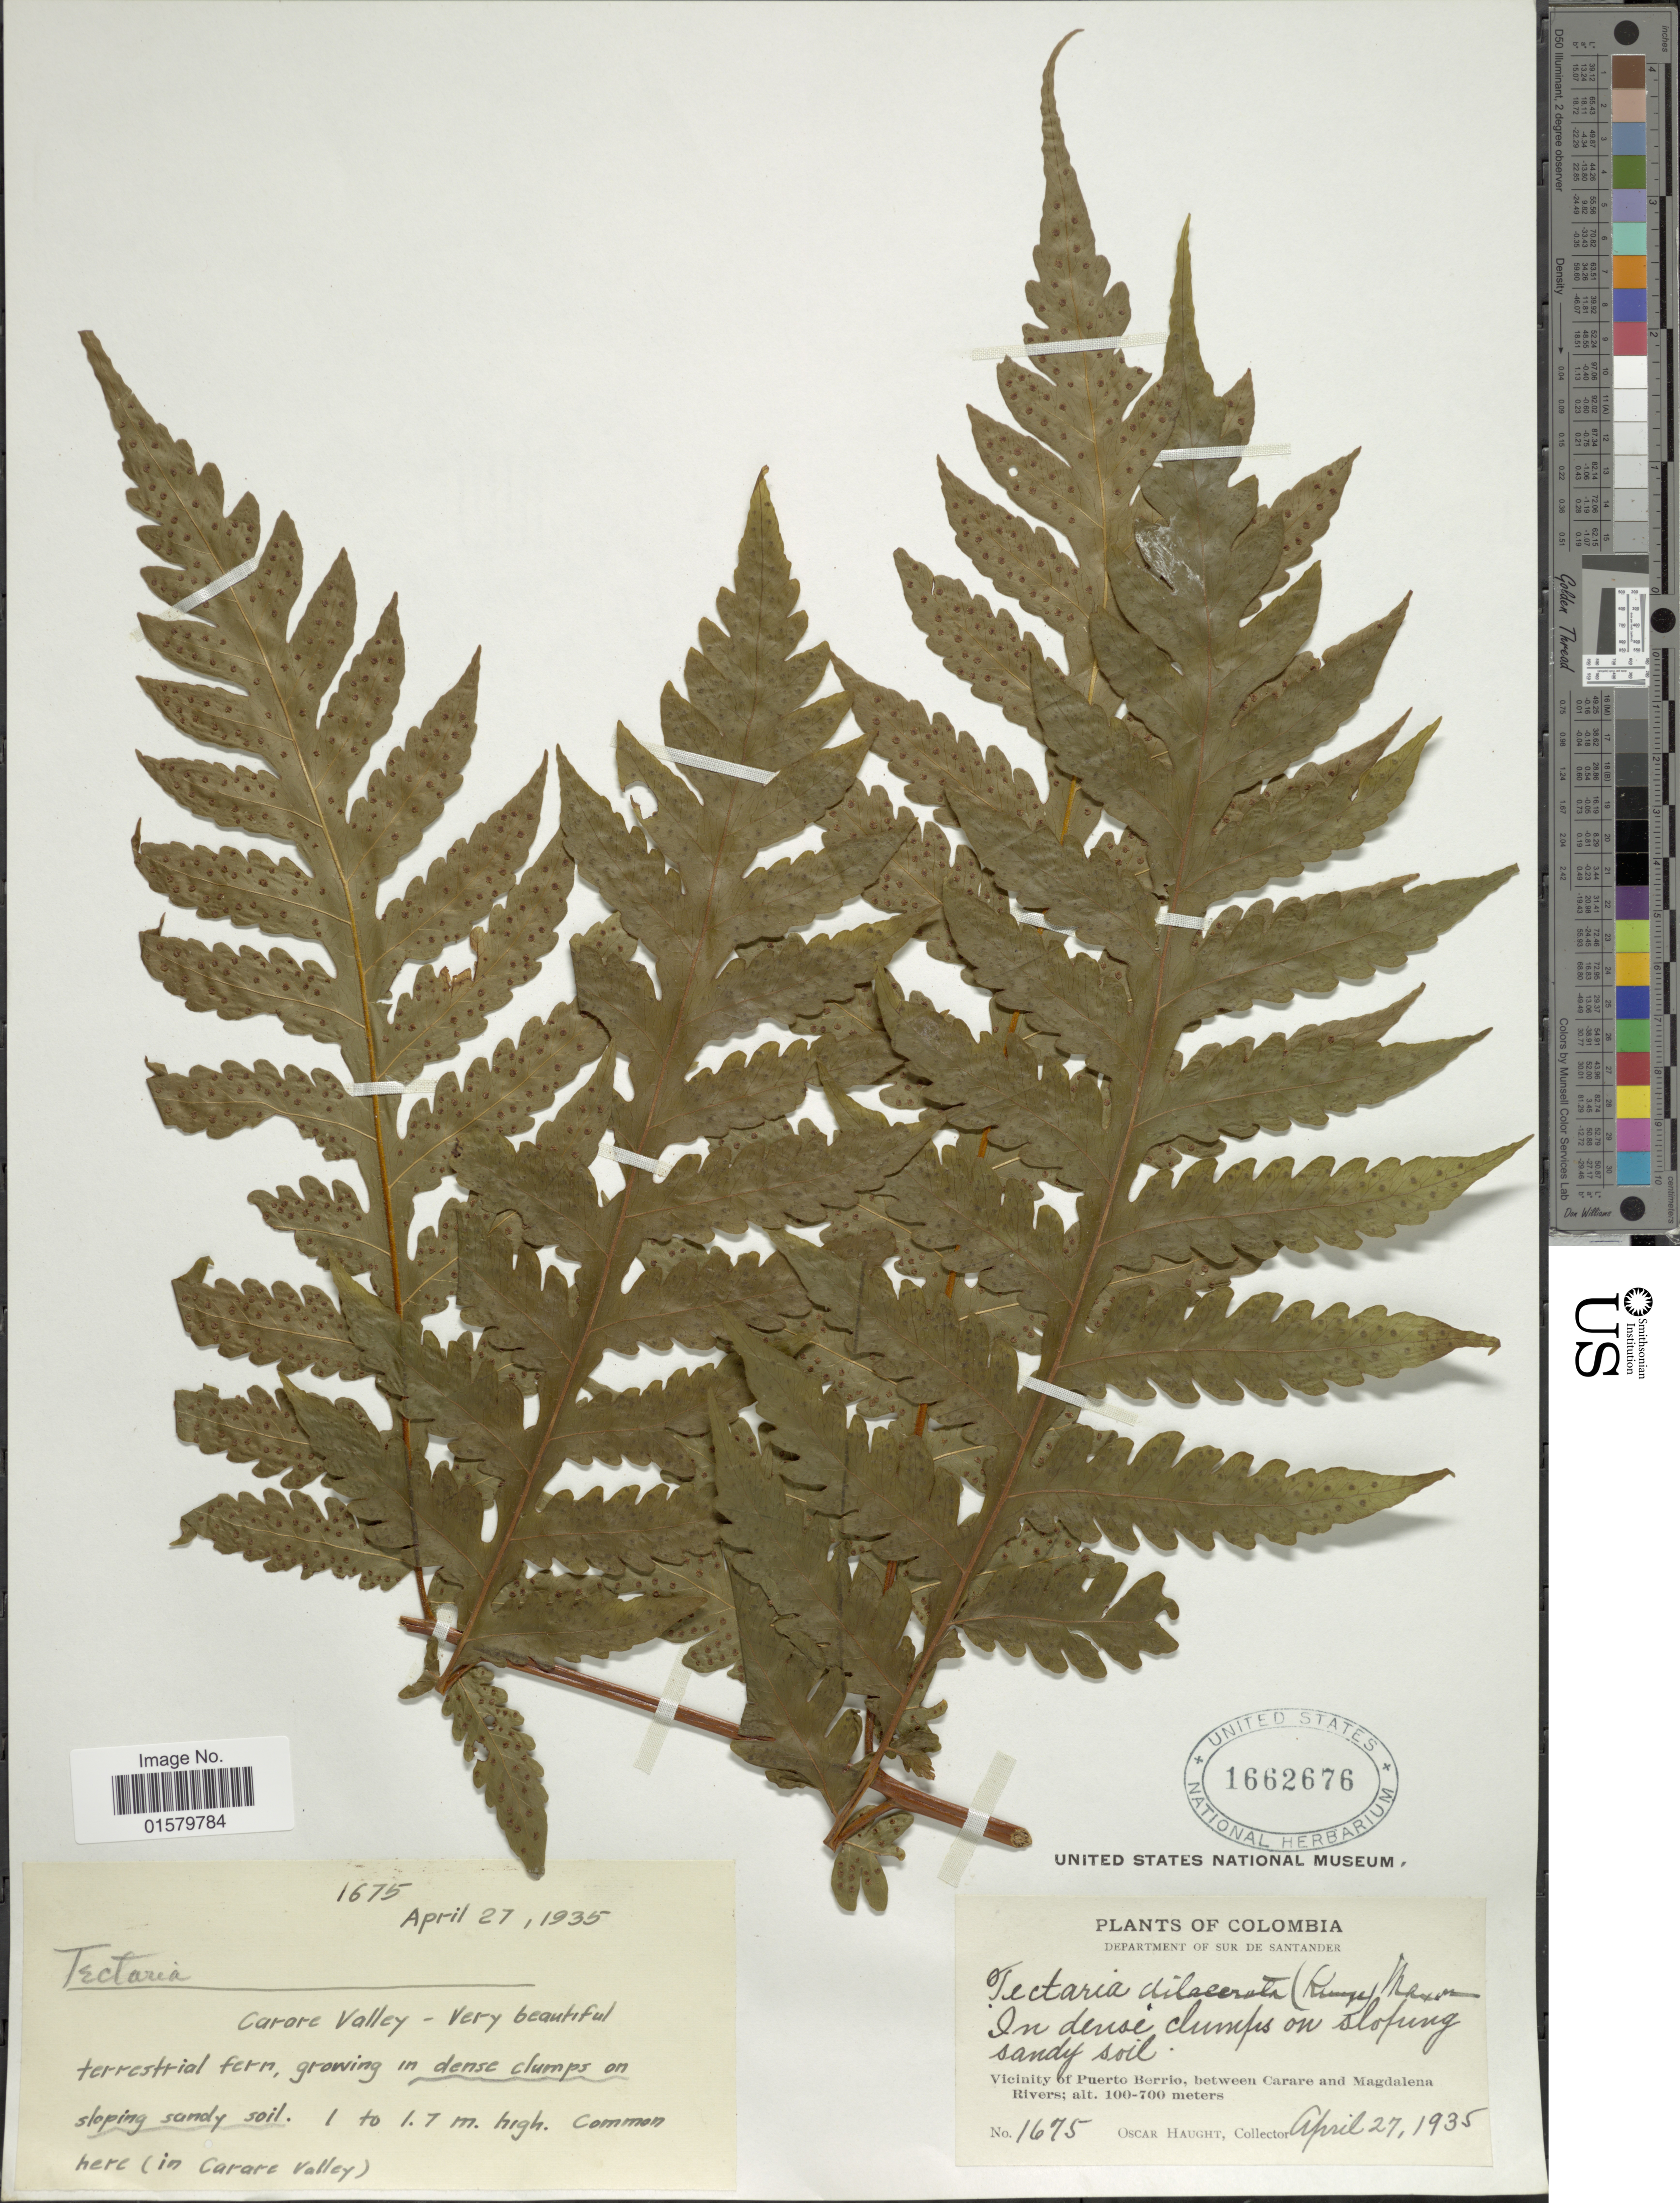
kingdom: Plantae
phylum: Tracheophyta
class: Polypodiopsida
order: Polypodiales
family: Tectariaceae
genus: Tectaria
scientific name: Tectaria mexicana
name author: (Fée) C.V. Morton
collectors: O. L. Haught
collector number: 1675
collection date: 1935-04-27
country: Colombia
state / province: Santander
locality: Vicinity of Puerto Berrio, between Carare and Magdalena Rivers, Carare Valley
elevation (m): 100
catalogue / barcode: US 1662676